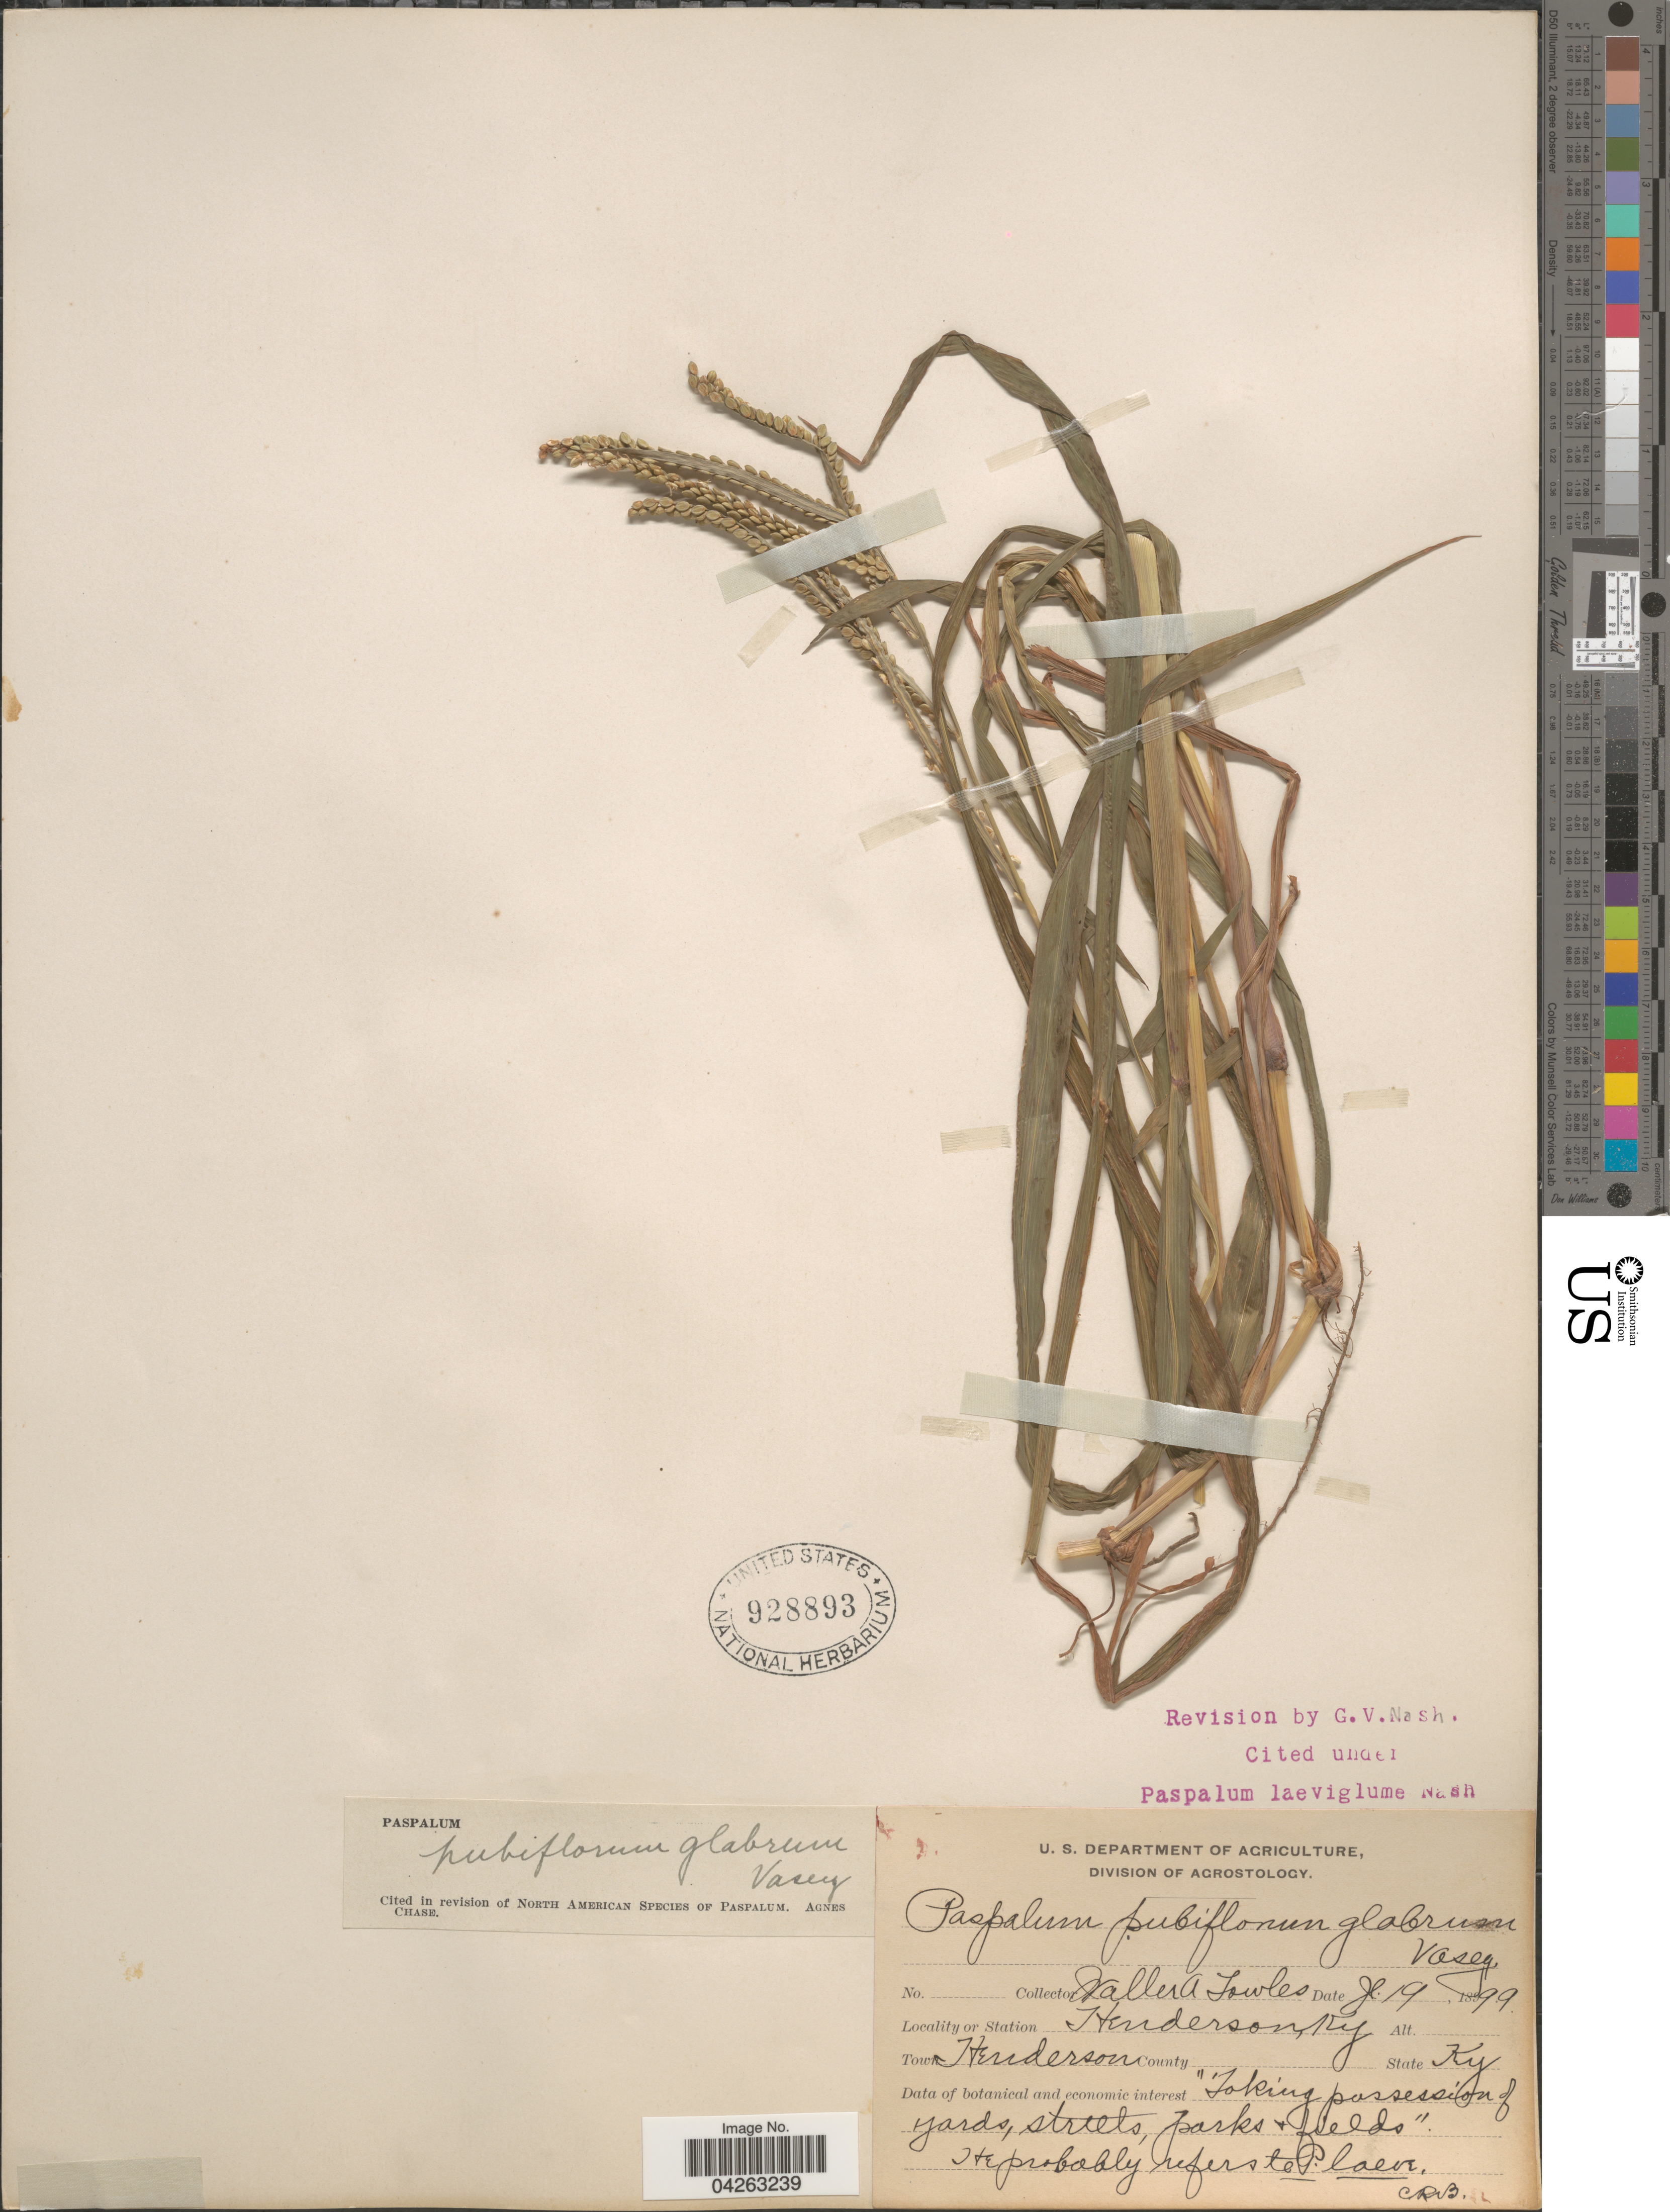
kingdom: Plantae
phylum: Tracheophyta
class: Liliopsida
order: Poales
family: Poaceae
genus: Paspalum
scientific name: Paspalum pubiflorum var. glabrum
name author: Vasey ex Scribn.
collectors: W. Lowles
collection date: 1899-07-19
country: United States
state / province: Kentucky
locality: Henderson. Town Henderson.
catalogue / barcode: US 928893